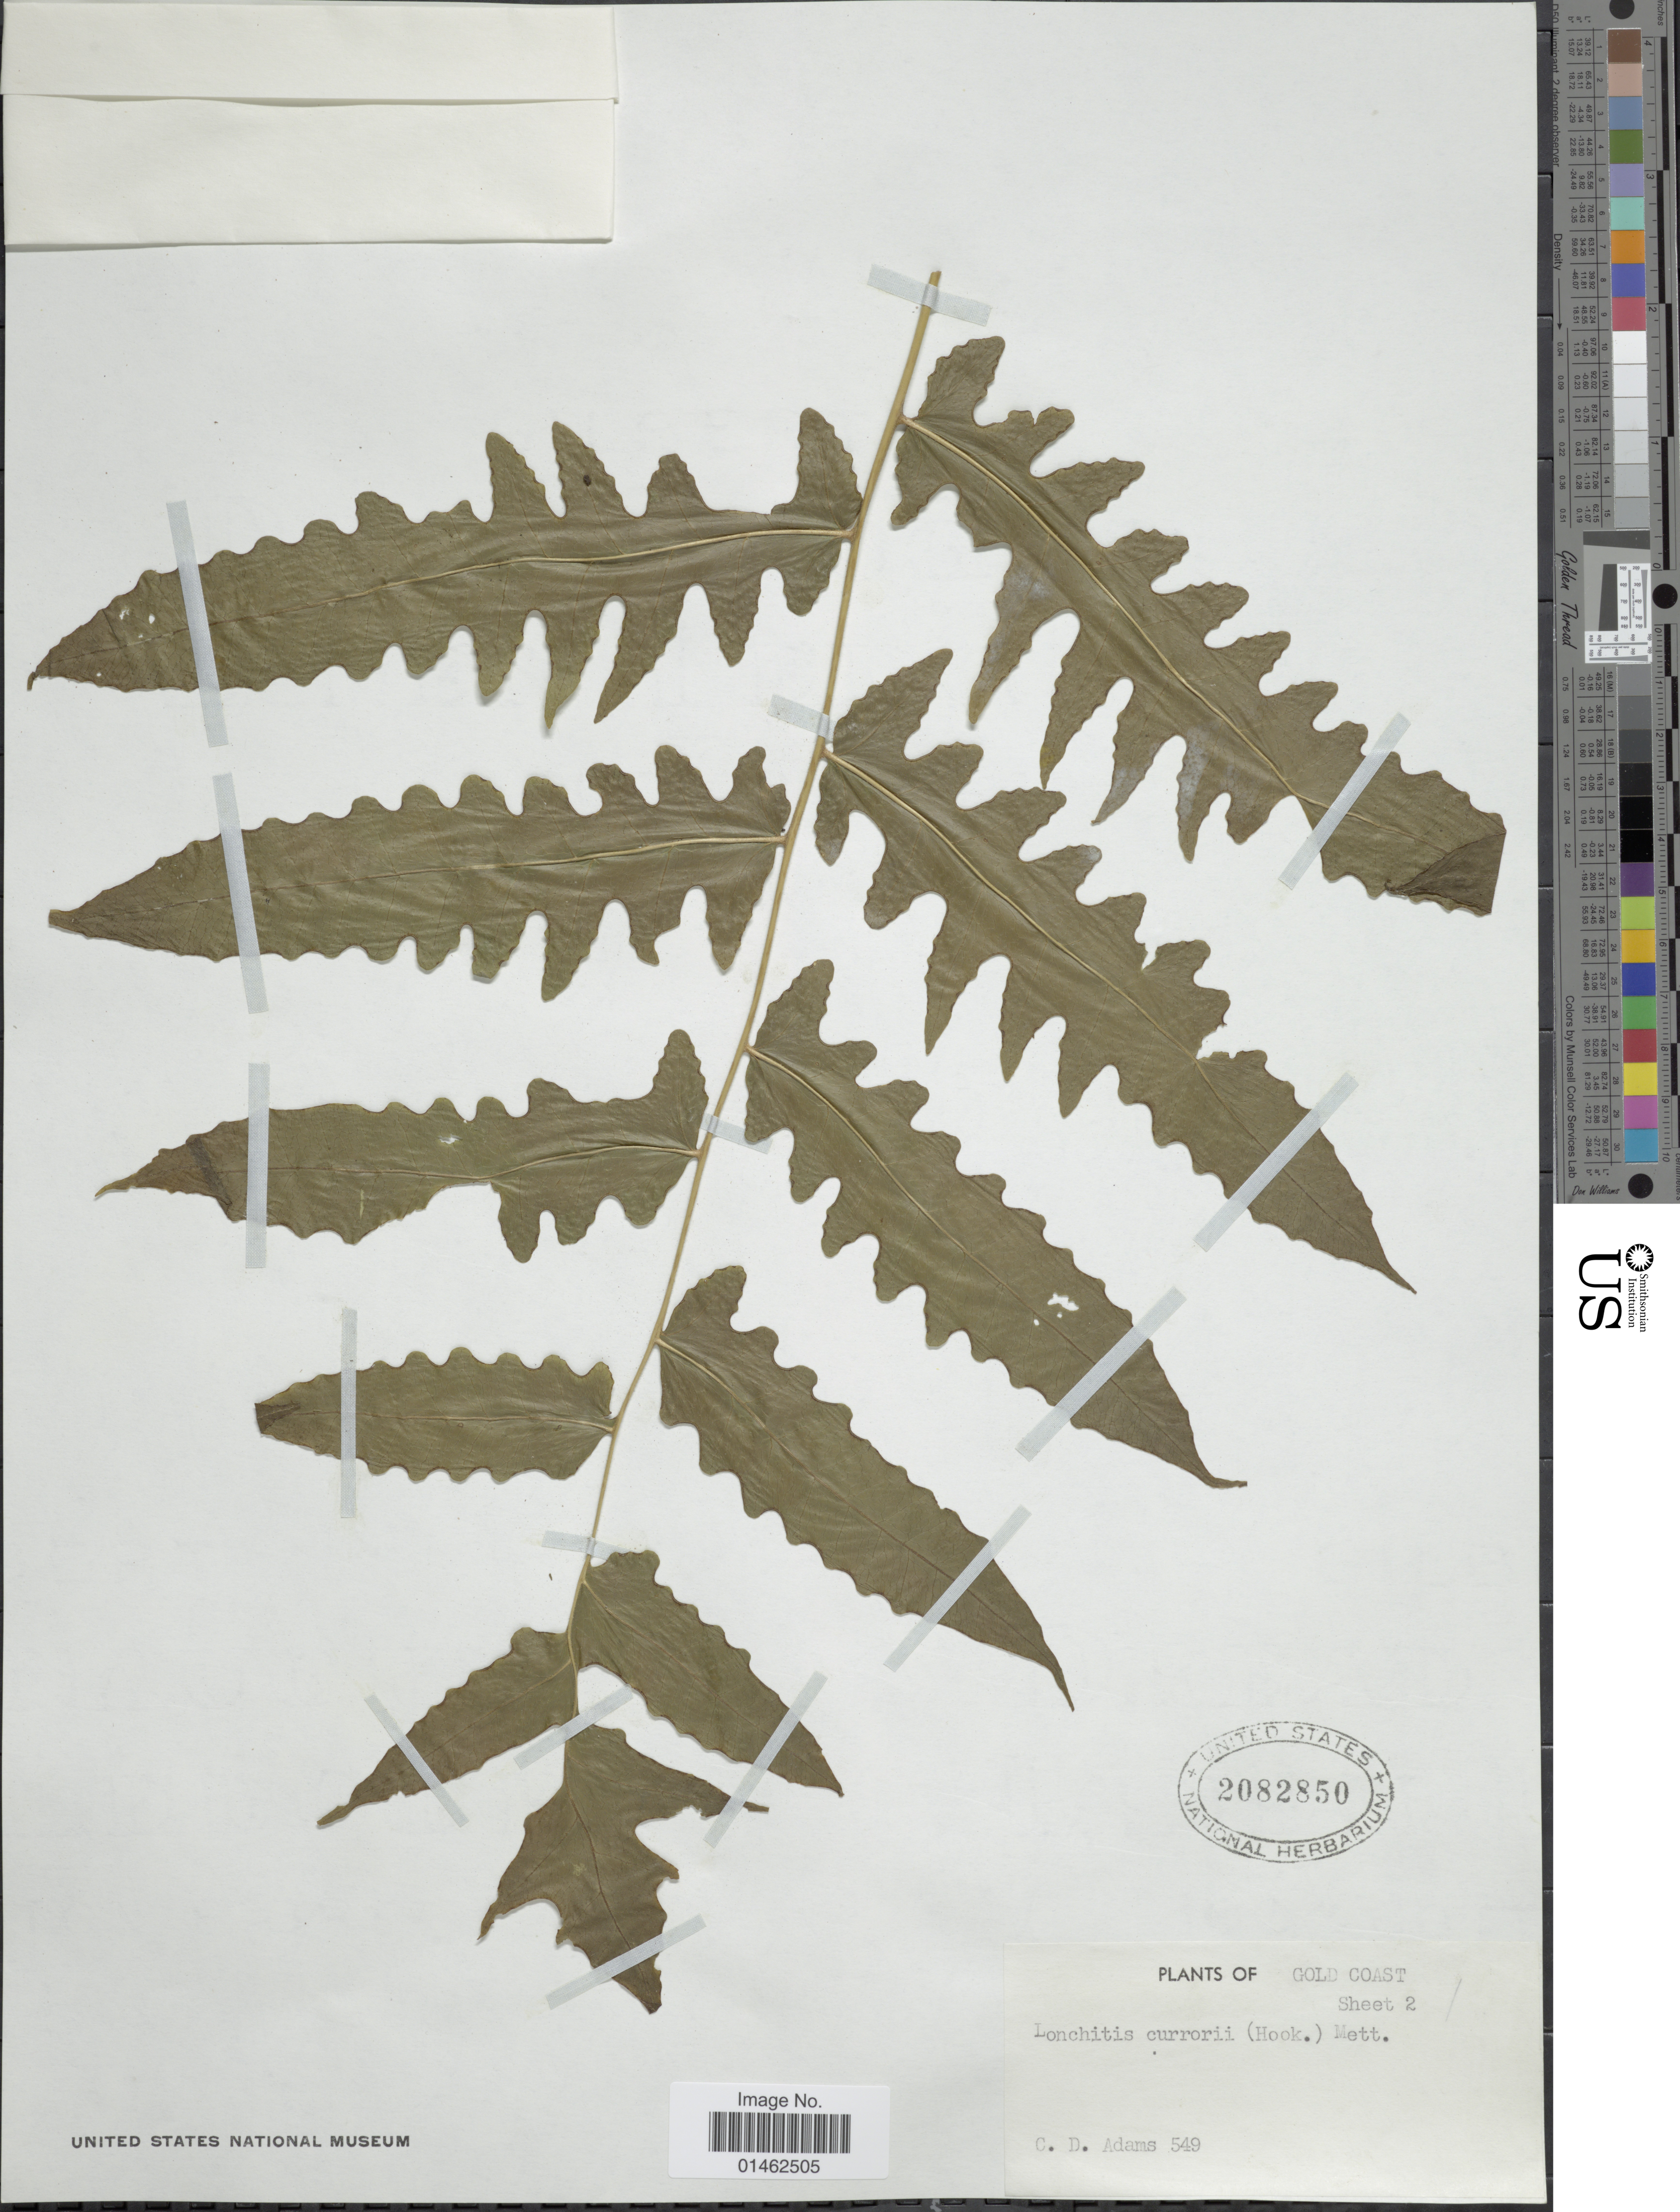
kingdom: Plantae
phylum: Tracheophyta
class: Polypodiopsida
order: Polypodiales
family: Dennstaedtiaceae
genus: Blotiella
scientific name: Blotiella currorii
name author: Hook.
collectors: C. D. Adams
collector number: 549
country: Ghana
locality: Gold Coast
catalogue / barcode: US 2082850